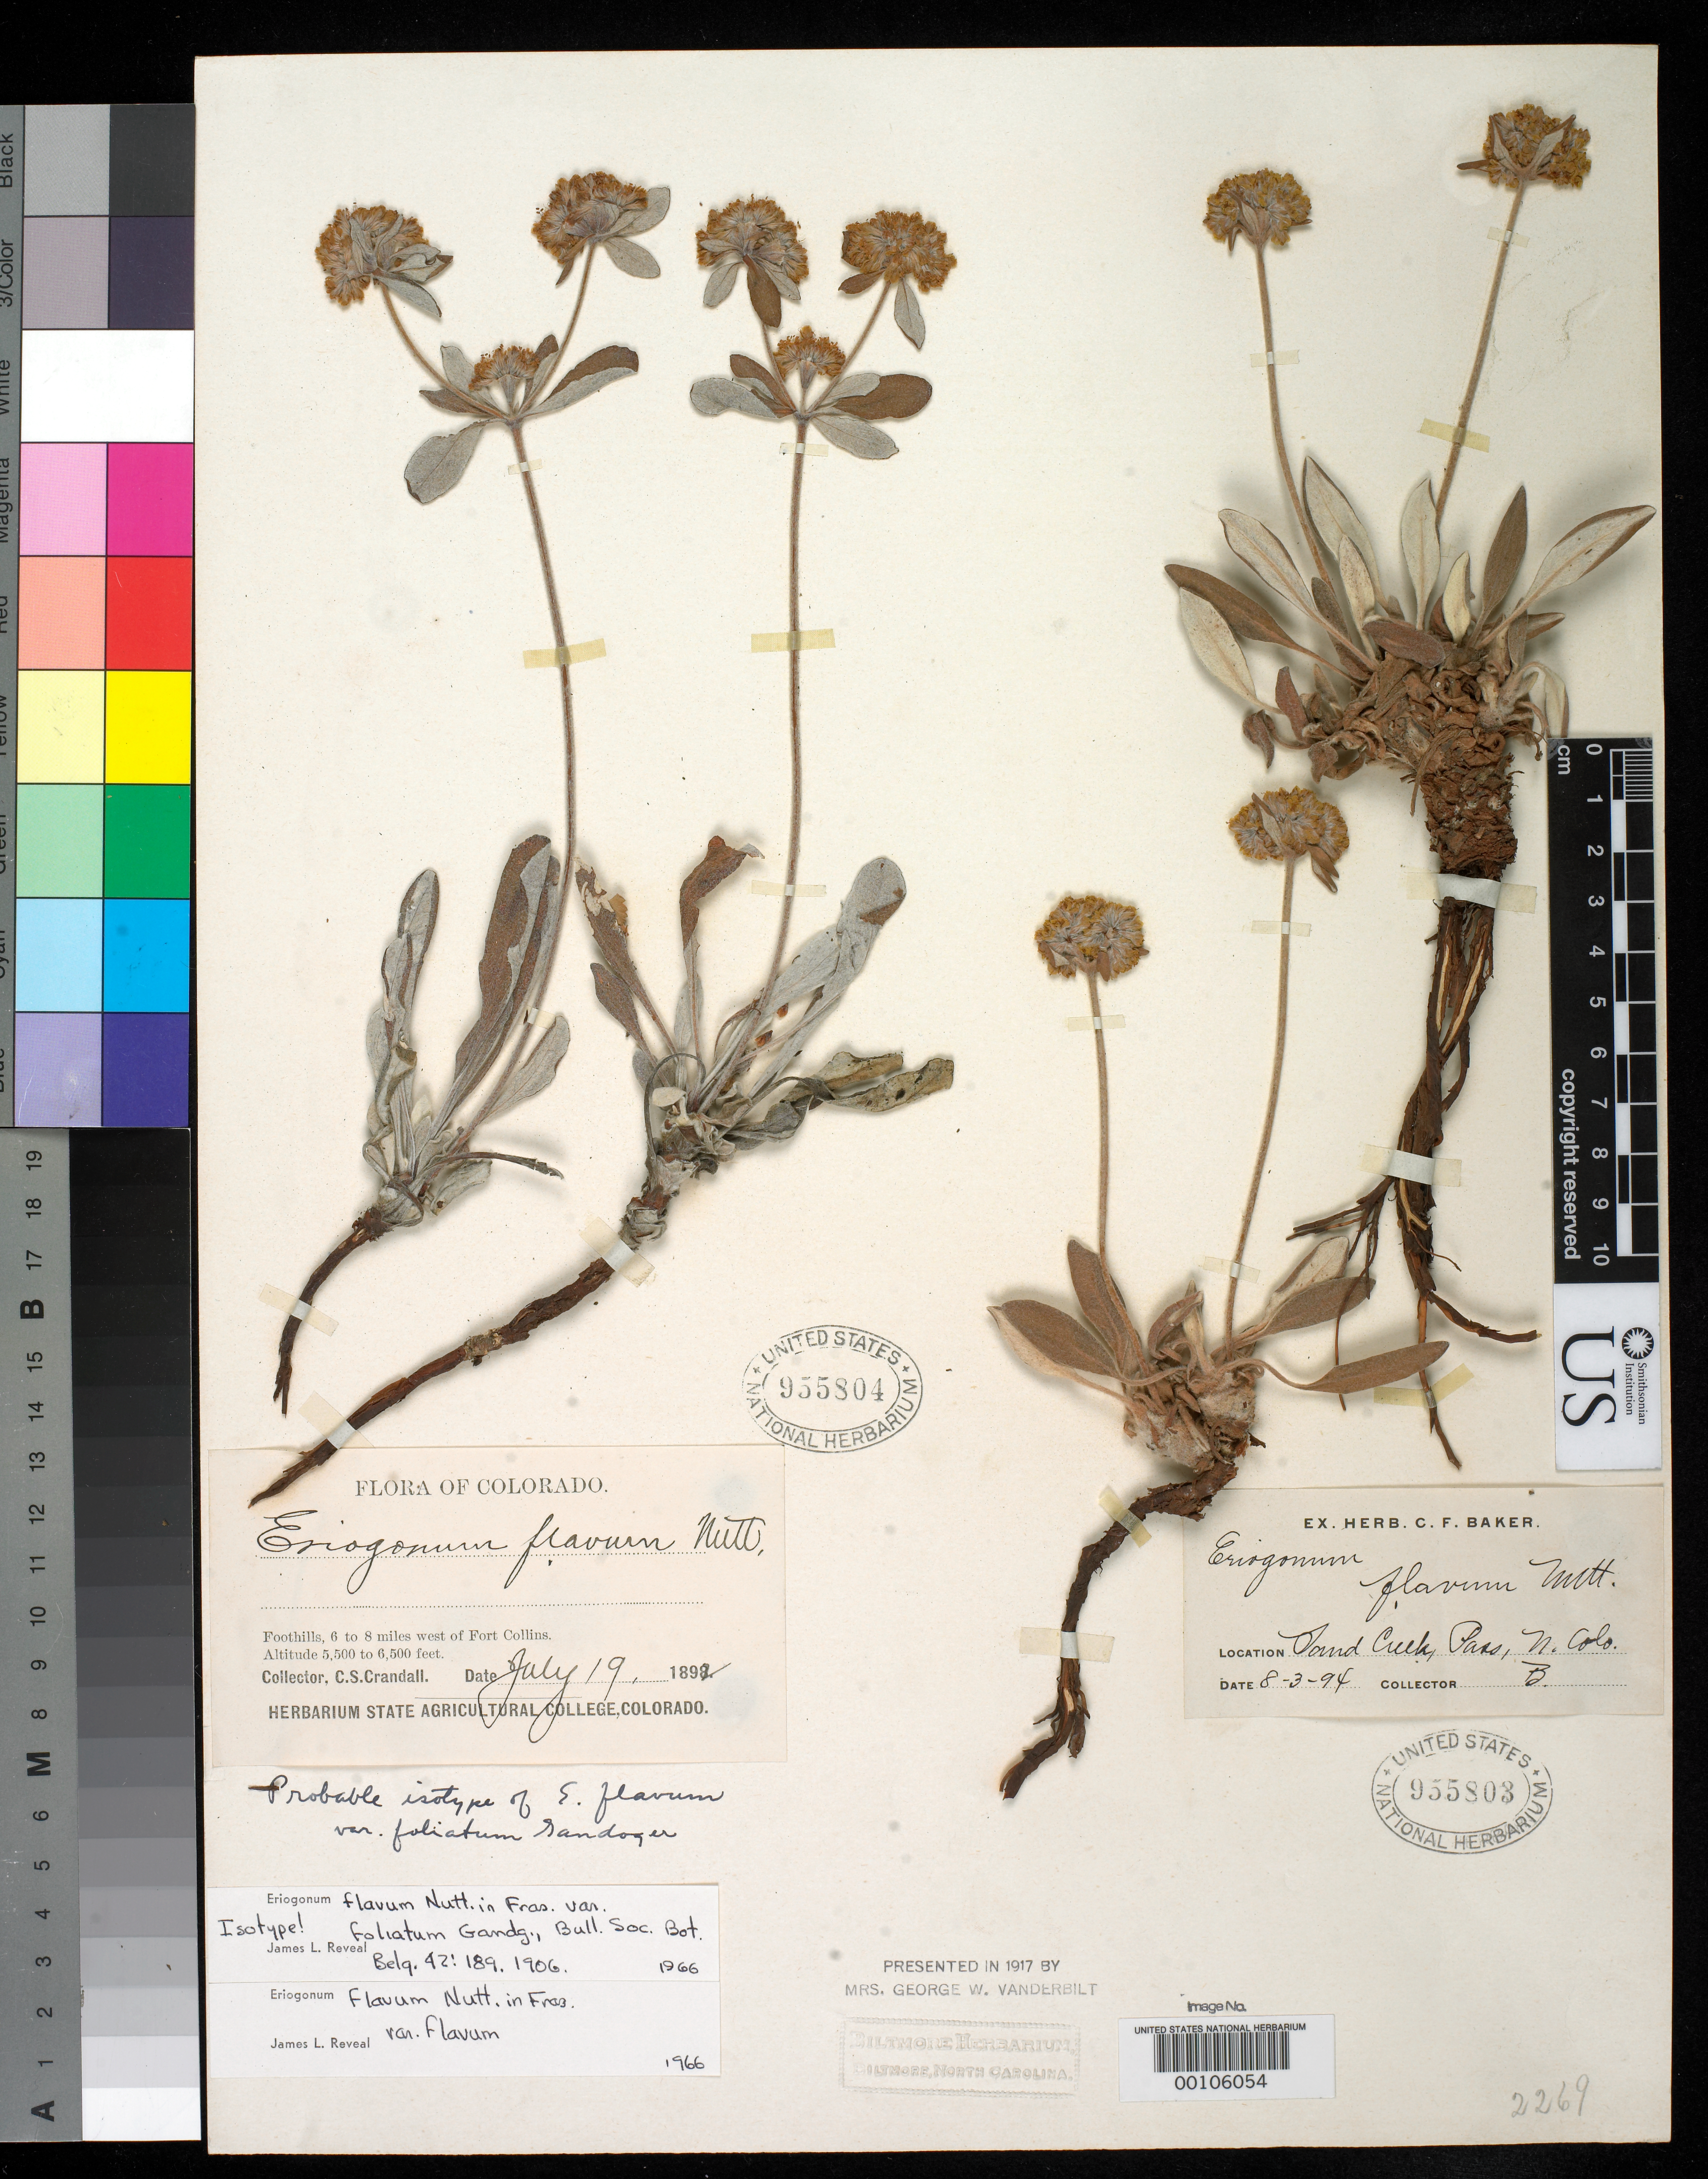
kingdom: Plantae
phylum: Tracheophyta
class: Magnoliopsida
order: Caryophyllales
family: Polygonaceae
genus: Eriogonum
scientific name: Eriogonum flavum var. foliatum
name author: Gand.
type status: Isotype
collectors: C. Crandall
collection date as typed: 19 Jul 1892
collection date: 1892-07-19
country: United States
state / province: Colorado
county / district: Larimer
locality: West of Fort Collins.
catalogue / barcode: US 955803